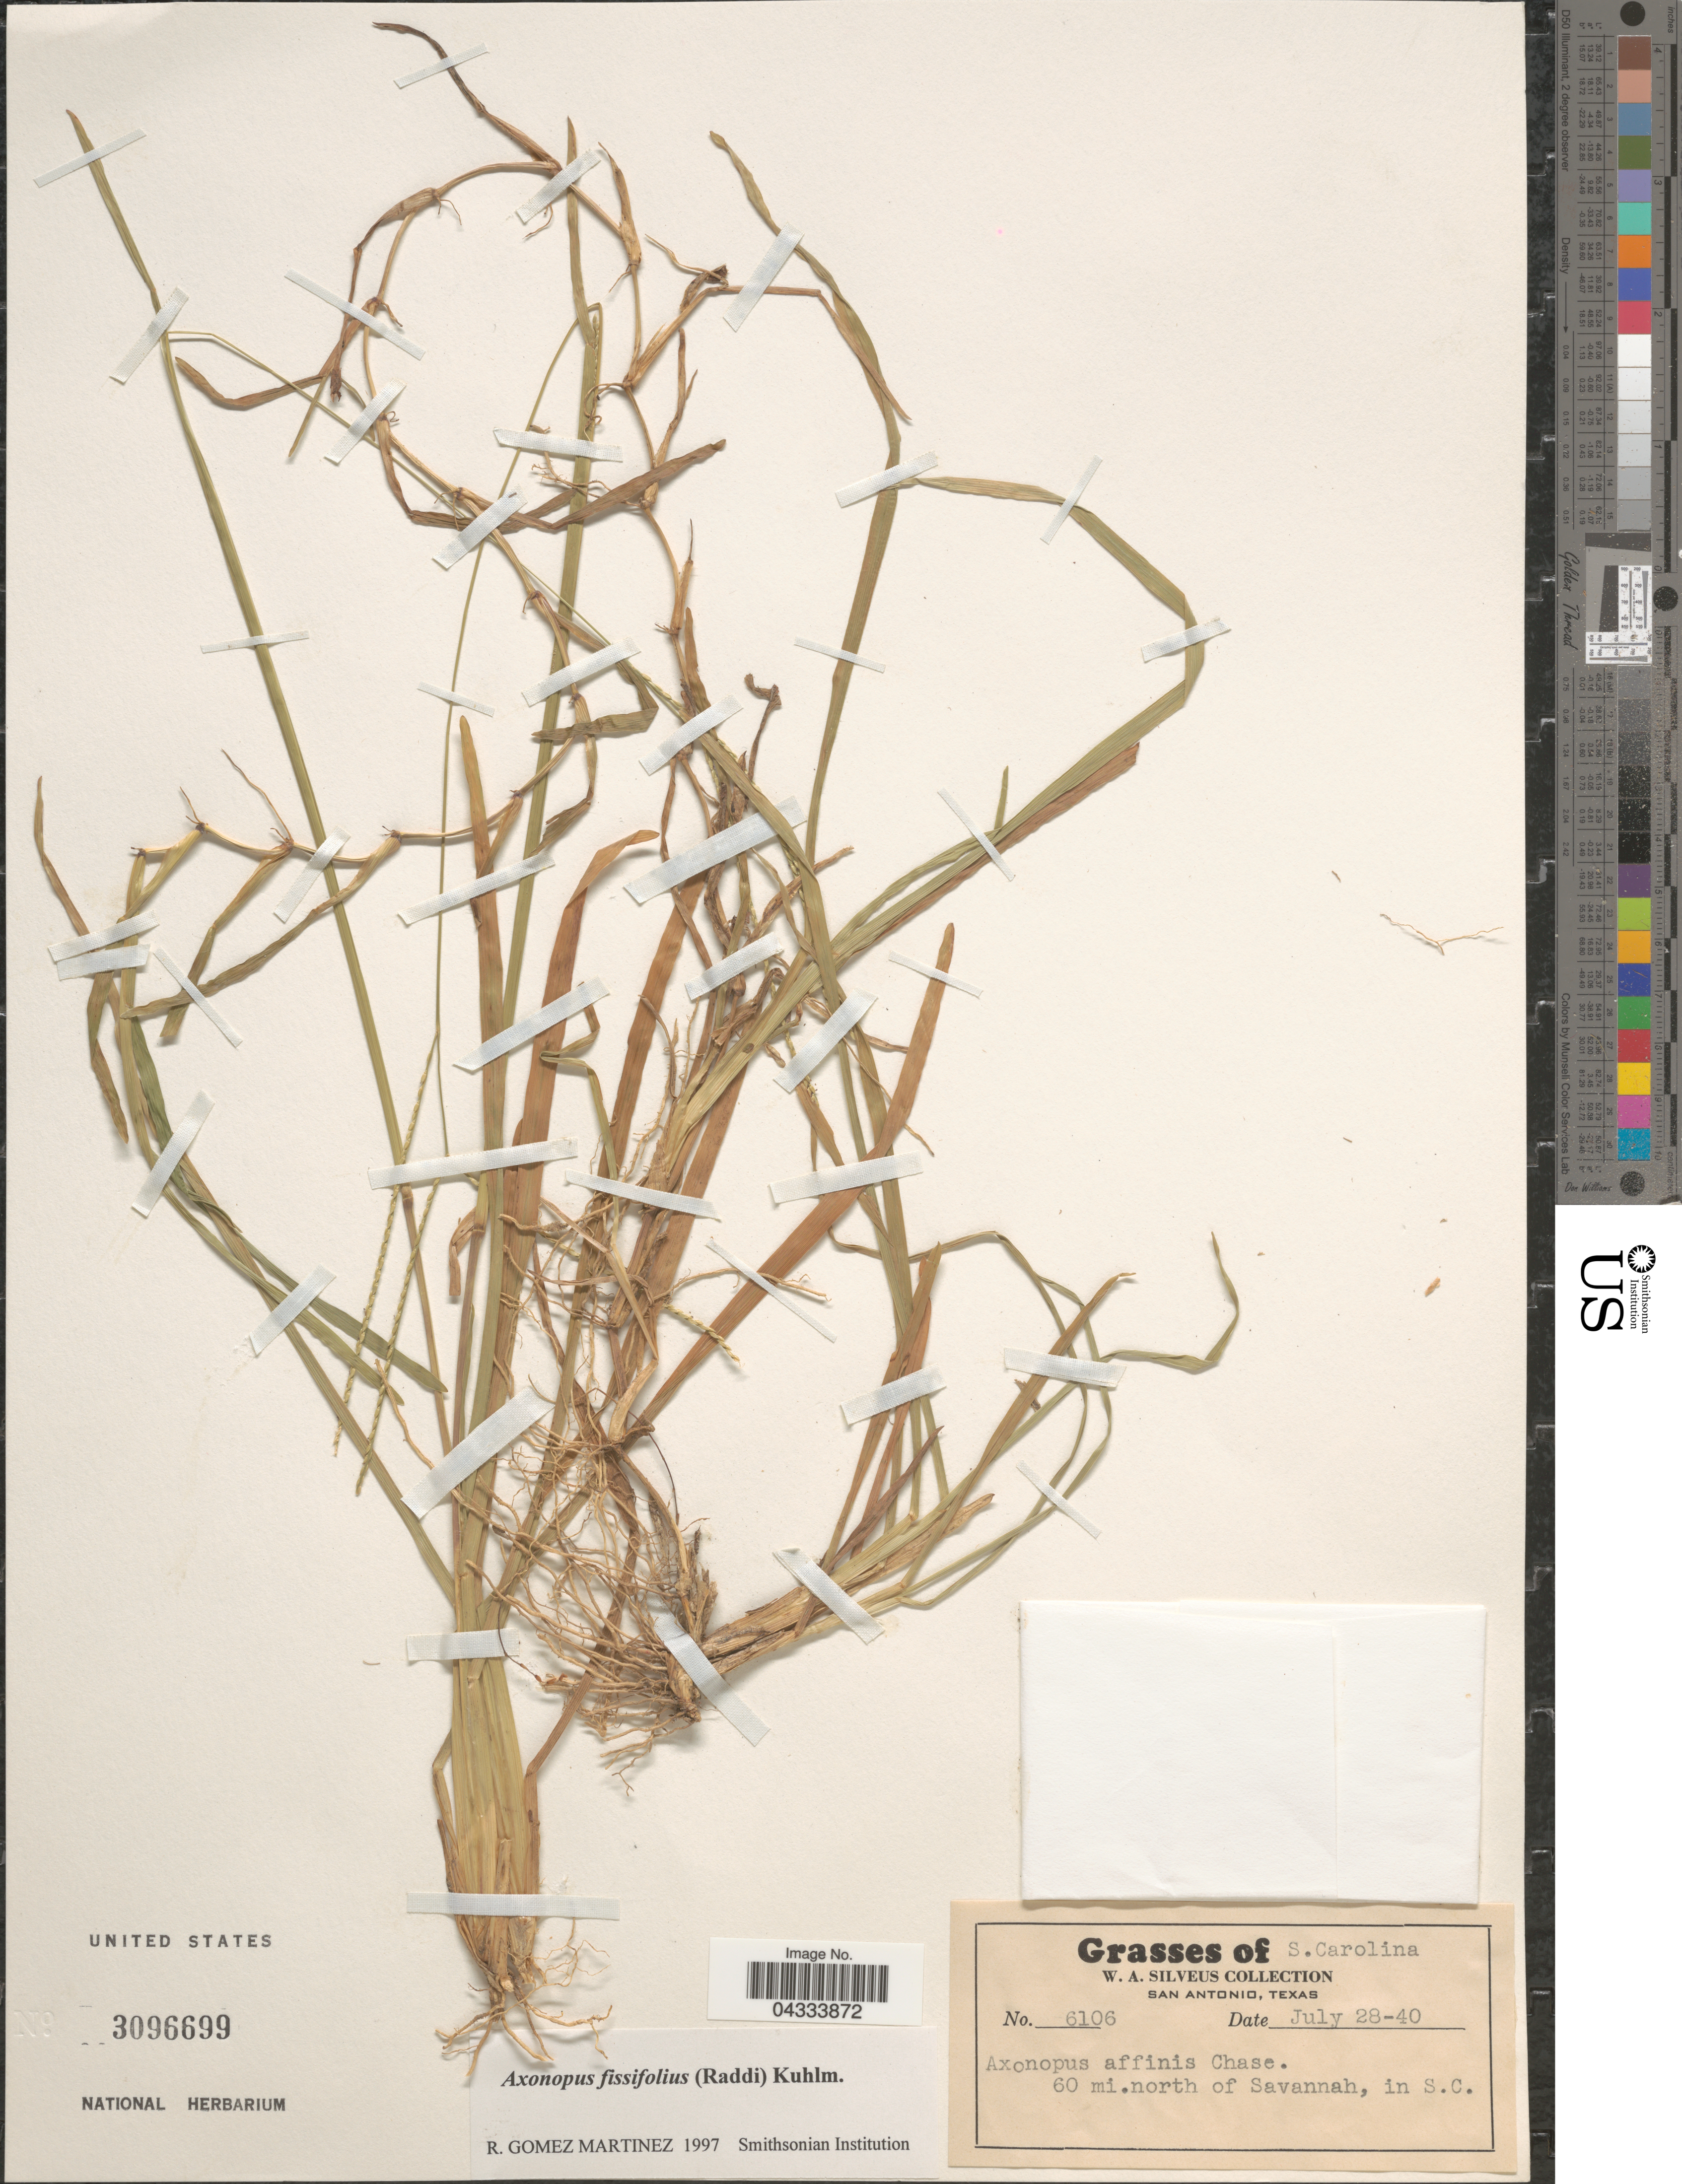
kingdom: Plantae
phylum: Tracheophyta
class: Liliopsida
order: Poales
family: Poaceae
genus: Axonopus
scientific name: Axonopus fissifolius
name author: (Raddi) Kuhlm.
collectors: W. Silveus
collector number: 6106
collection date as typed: Transcribed d/m/y: 28/7/40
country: United States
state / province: South Carolina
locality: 60 mi.north of Savannah, in S.C.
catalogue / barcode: US 3096699